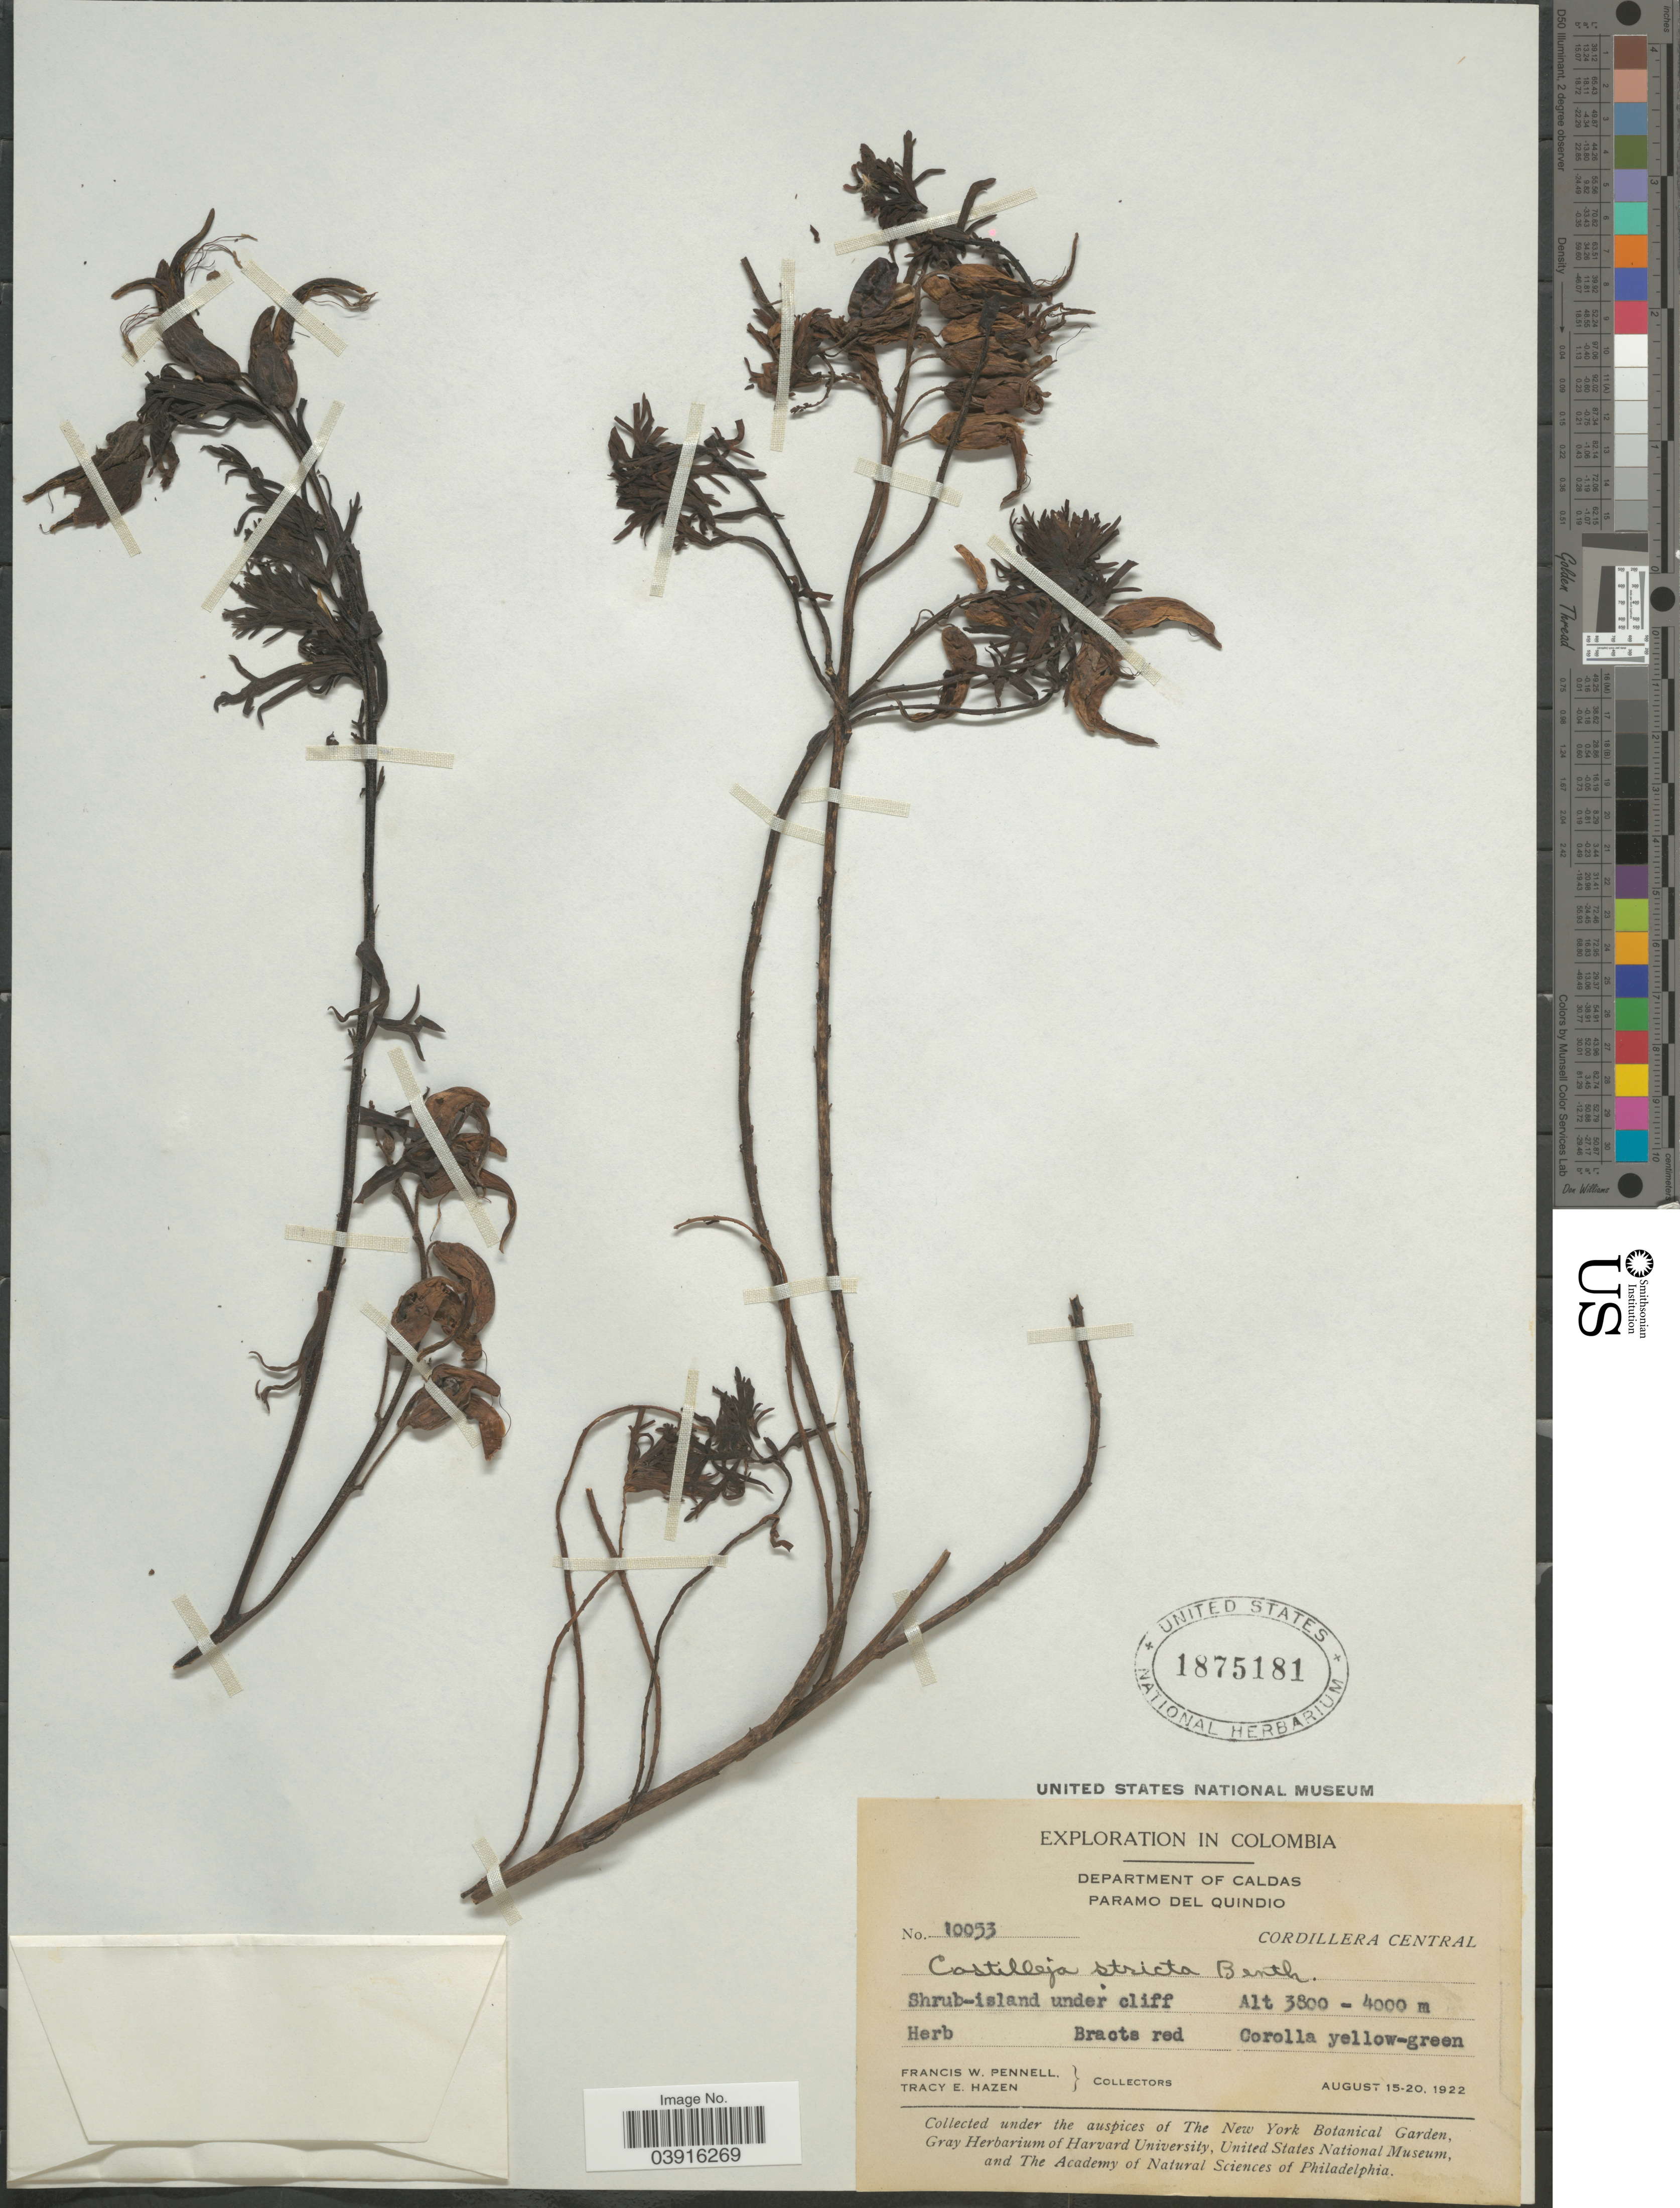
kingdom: Plantae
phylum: Tracheophyta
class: Magnoliopsida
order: Lamiales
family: Orobanchaceae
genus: Castilleja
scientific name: Castilleja fissifolia subsp. fruticosa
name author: (Wedd.) Melch.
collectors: F. W. Pennell & T. E. Hazen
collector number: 10053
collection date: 1922-08-15/1922-08-20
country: Colombia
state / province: Caldas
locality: Department of Caldas. Paramo del Quindio. Cordillera Central.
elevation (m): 3800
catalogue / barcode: US 1875181